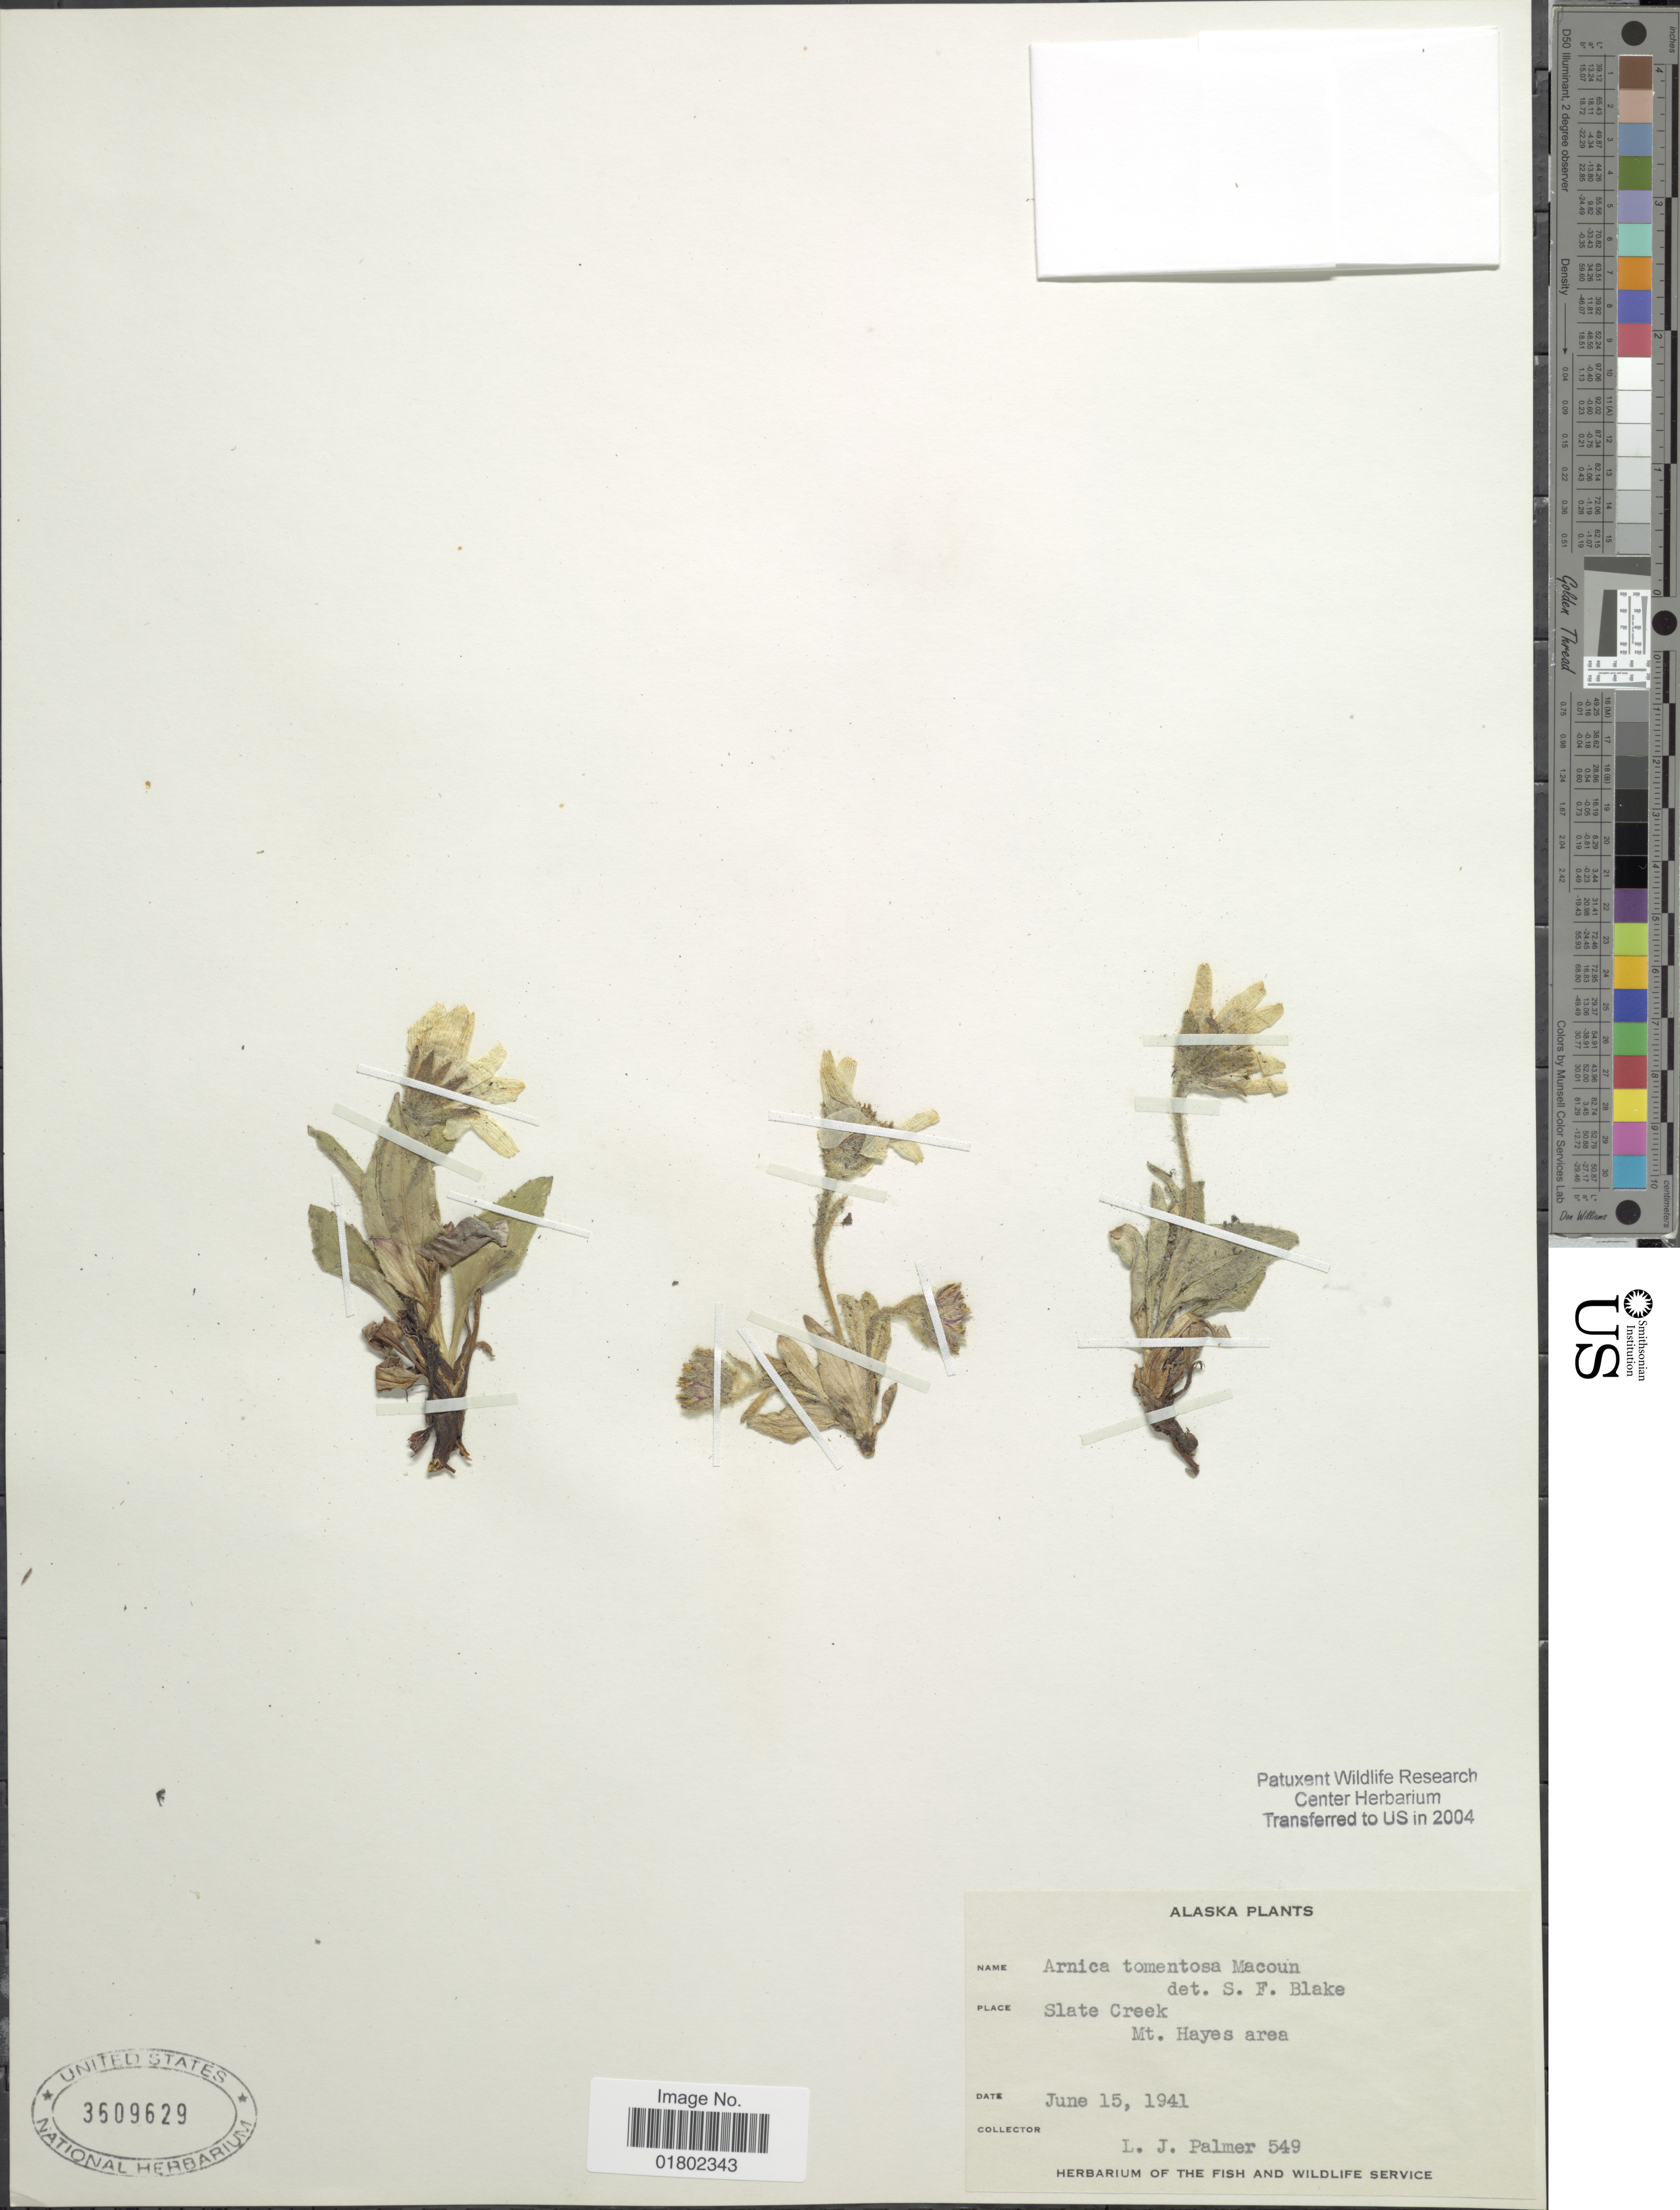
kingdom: Plantae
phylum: Tracheophyta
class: Magnoliopsida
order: Asterales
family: Asteraceae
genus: Arnica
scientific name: Arnica alpina subsp. tomentosa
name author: (Macoun) Maguire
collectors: L. J. Palmer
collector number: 549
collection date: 1941-06-15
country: United States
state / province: Alaska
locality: Slate Creek, Mt. Hayes area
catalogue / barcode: US 3509629